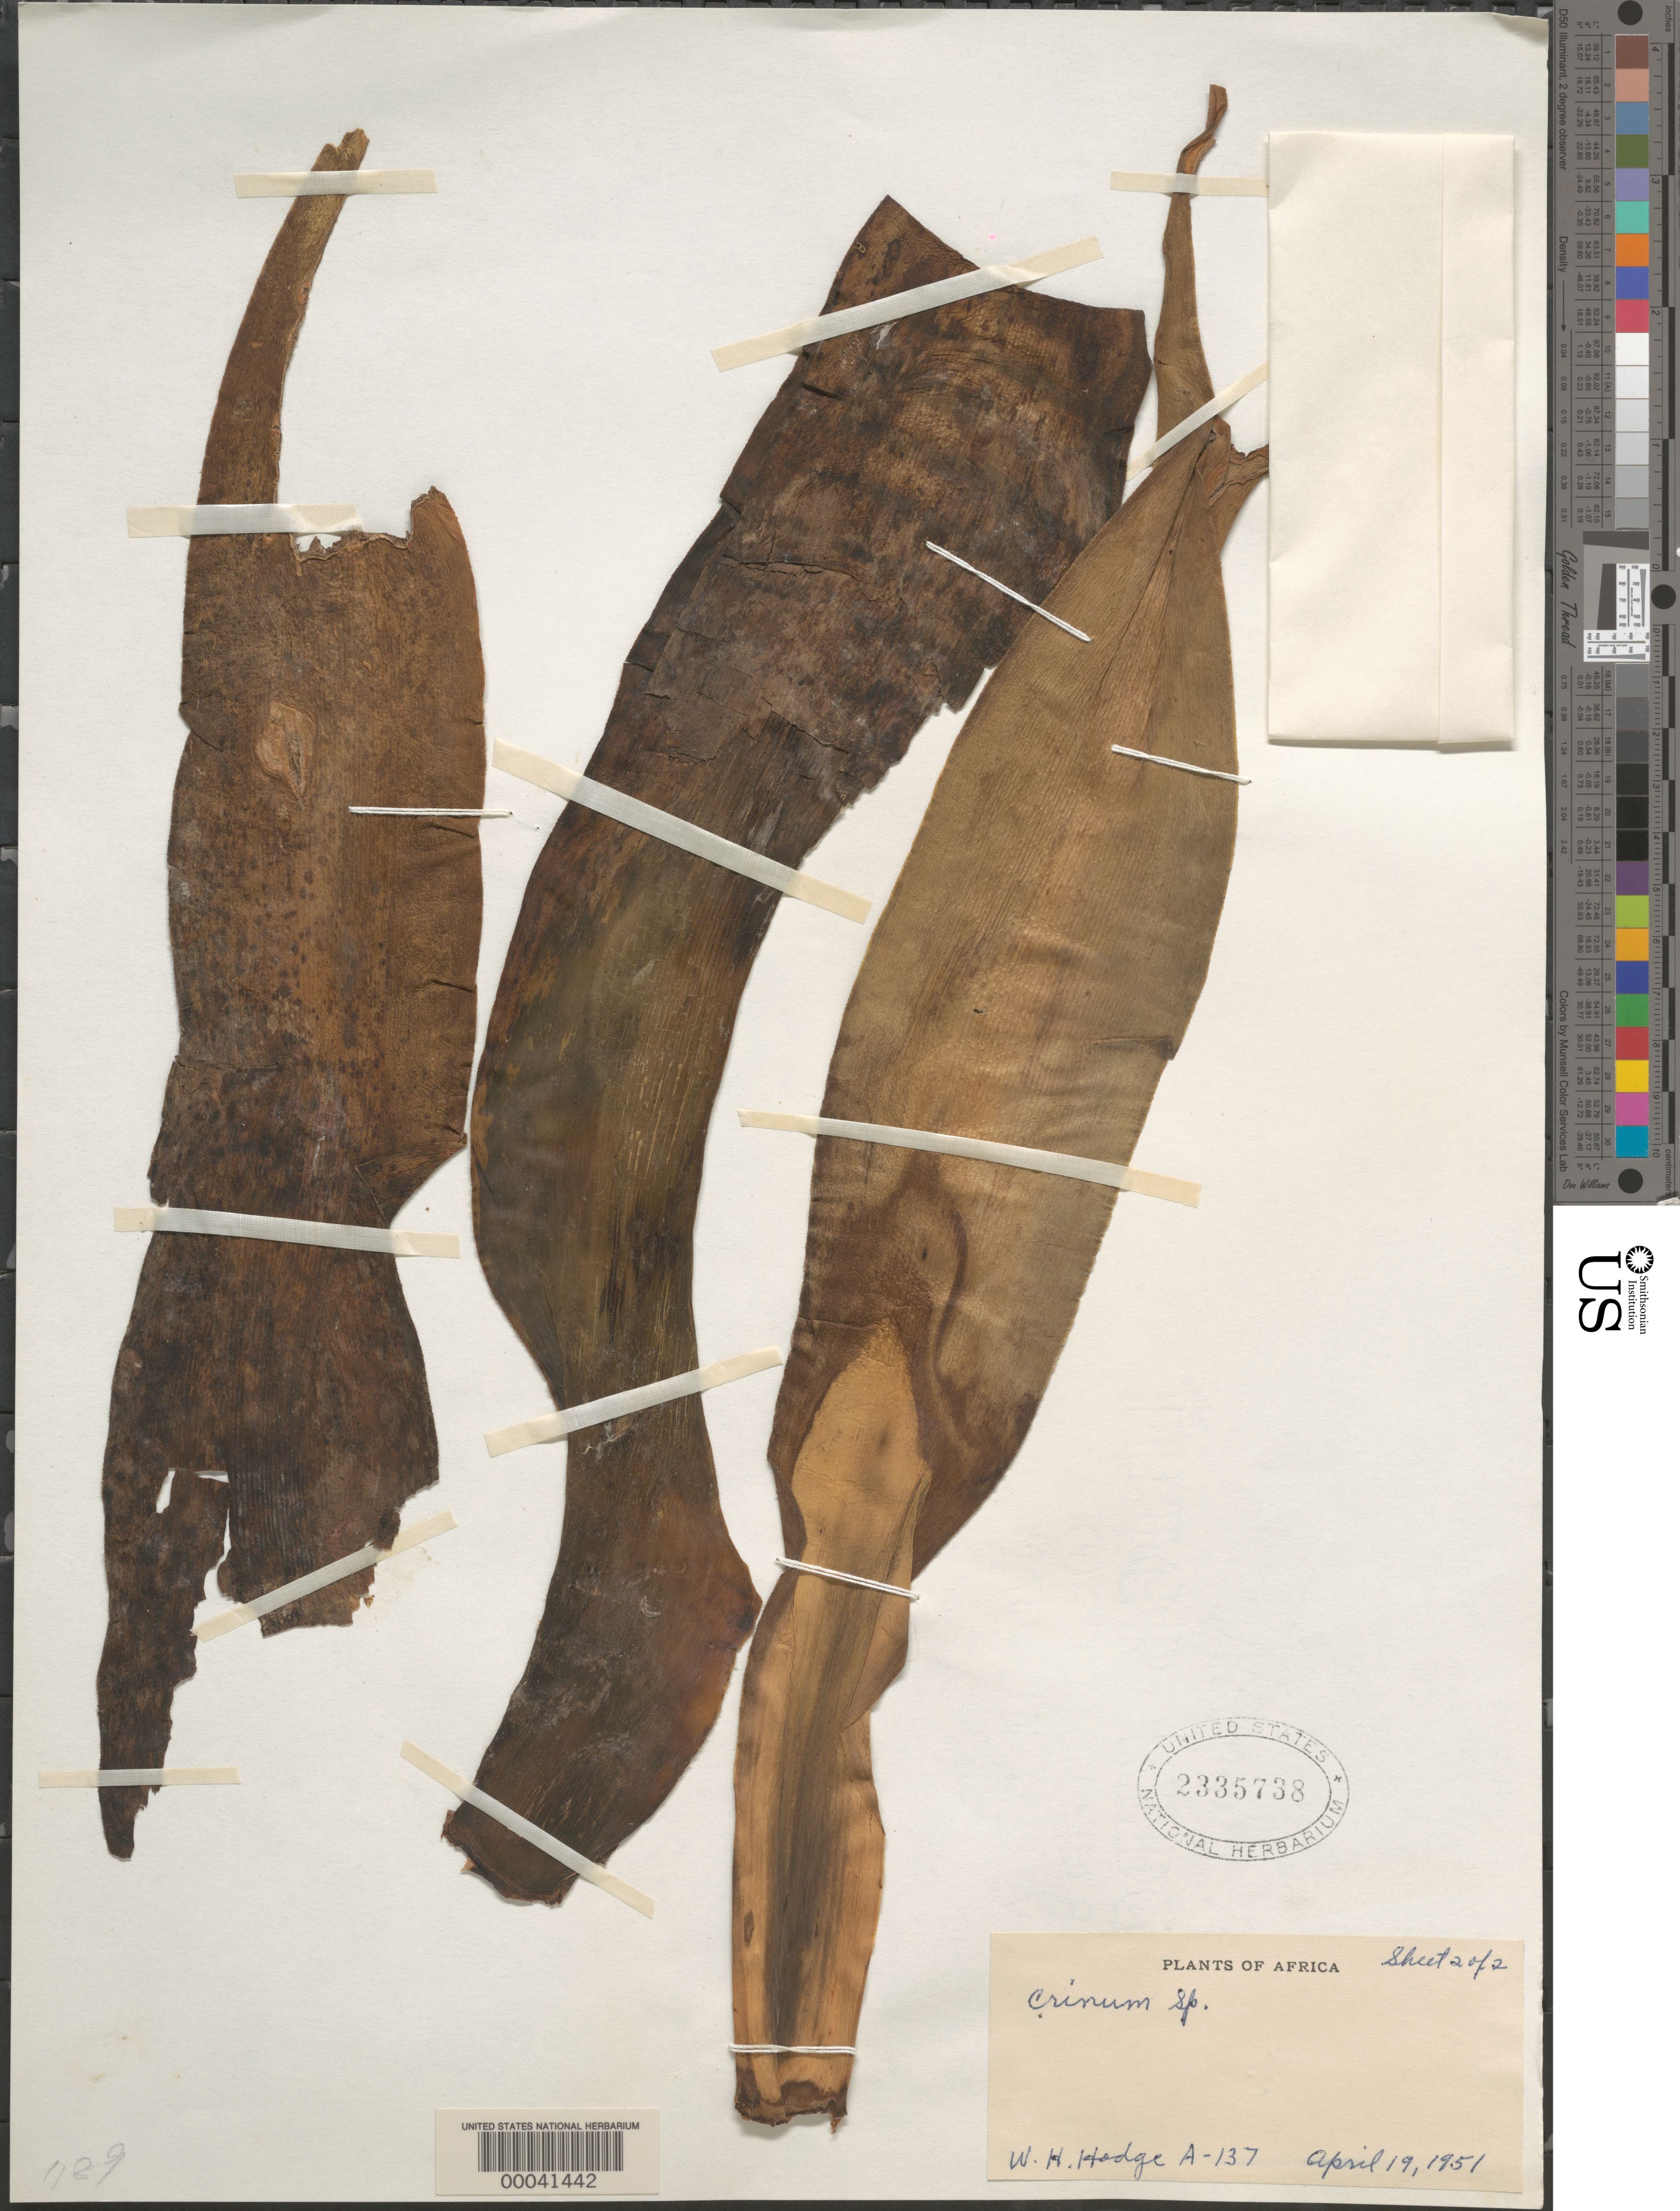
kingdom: Plantae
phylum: Tracheophyta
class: Liliopsida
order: Asparagales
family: Amaryllidaceae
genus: Crinum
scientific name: Crinum sp.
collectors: W. Hodge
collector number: A-137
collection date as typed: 19 Apr 1951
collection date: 1951-04-19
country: South Africa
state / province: Limpopo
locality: Between potgietersrust and naboomspruit and 53.9 mi. from pietersburg. Transvaal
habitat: Growing in sandy gravel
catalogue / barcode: US 2335738